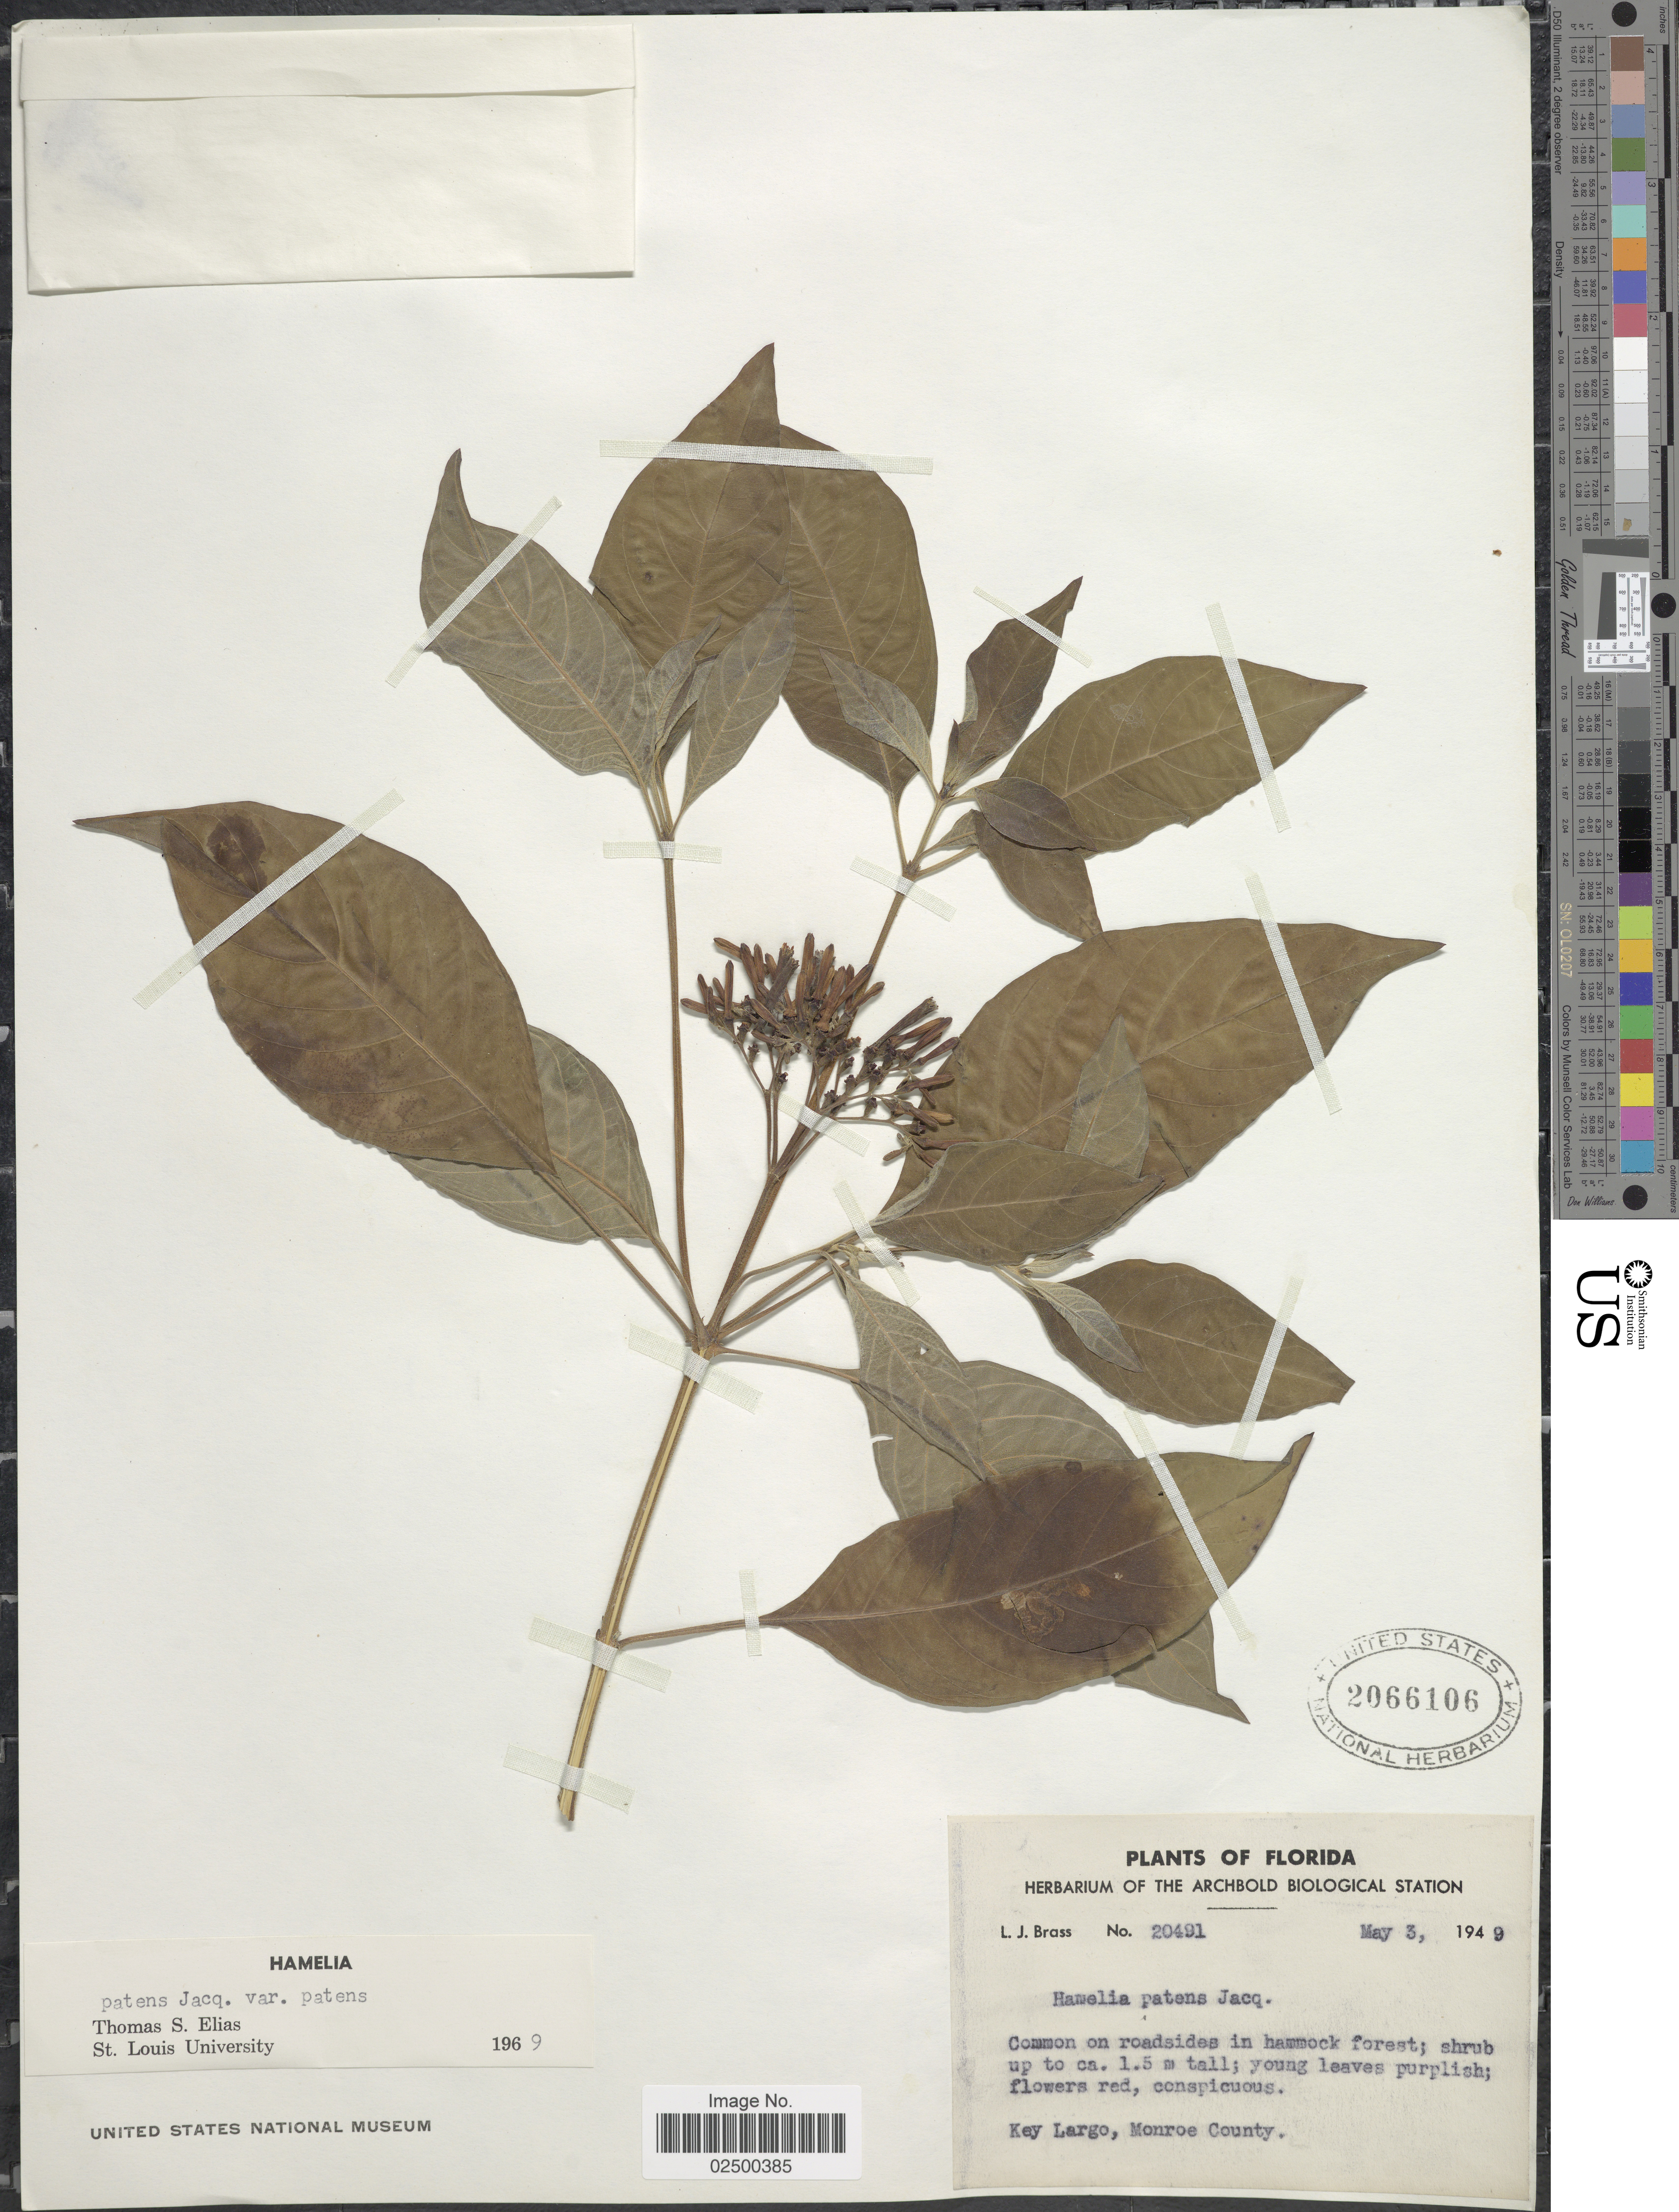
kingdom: Plantae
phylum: Tracheophyta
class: Magnoliopsida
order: Gentianales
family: Rubiaceae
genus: Hamelia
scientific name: Hamelia patens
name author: Jacq.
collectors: L. J. Brass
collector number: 20491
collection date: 1949-05-03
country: United States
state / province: Florida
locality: Key Largo, Monroe County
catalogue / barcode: US 2066106